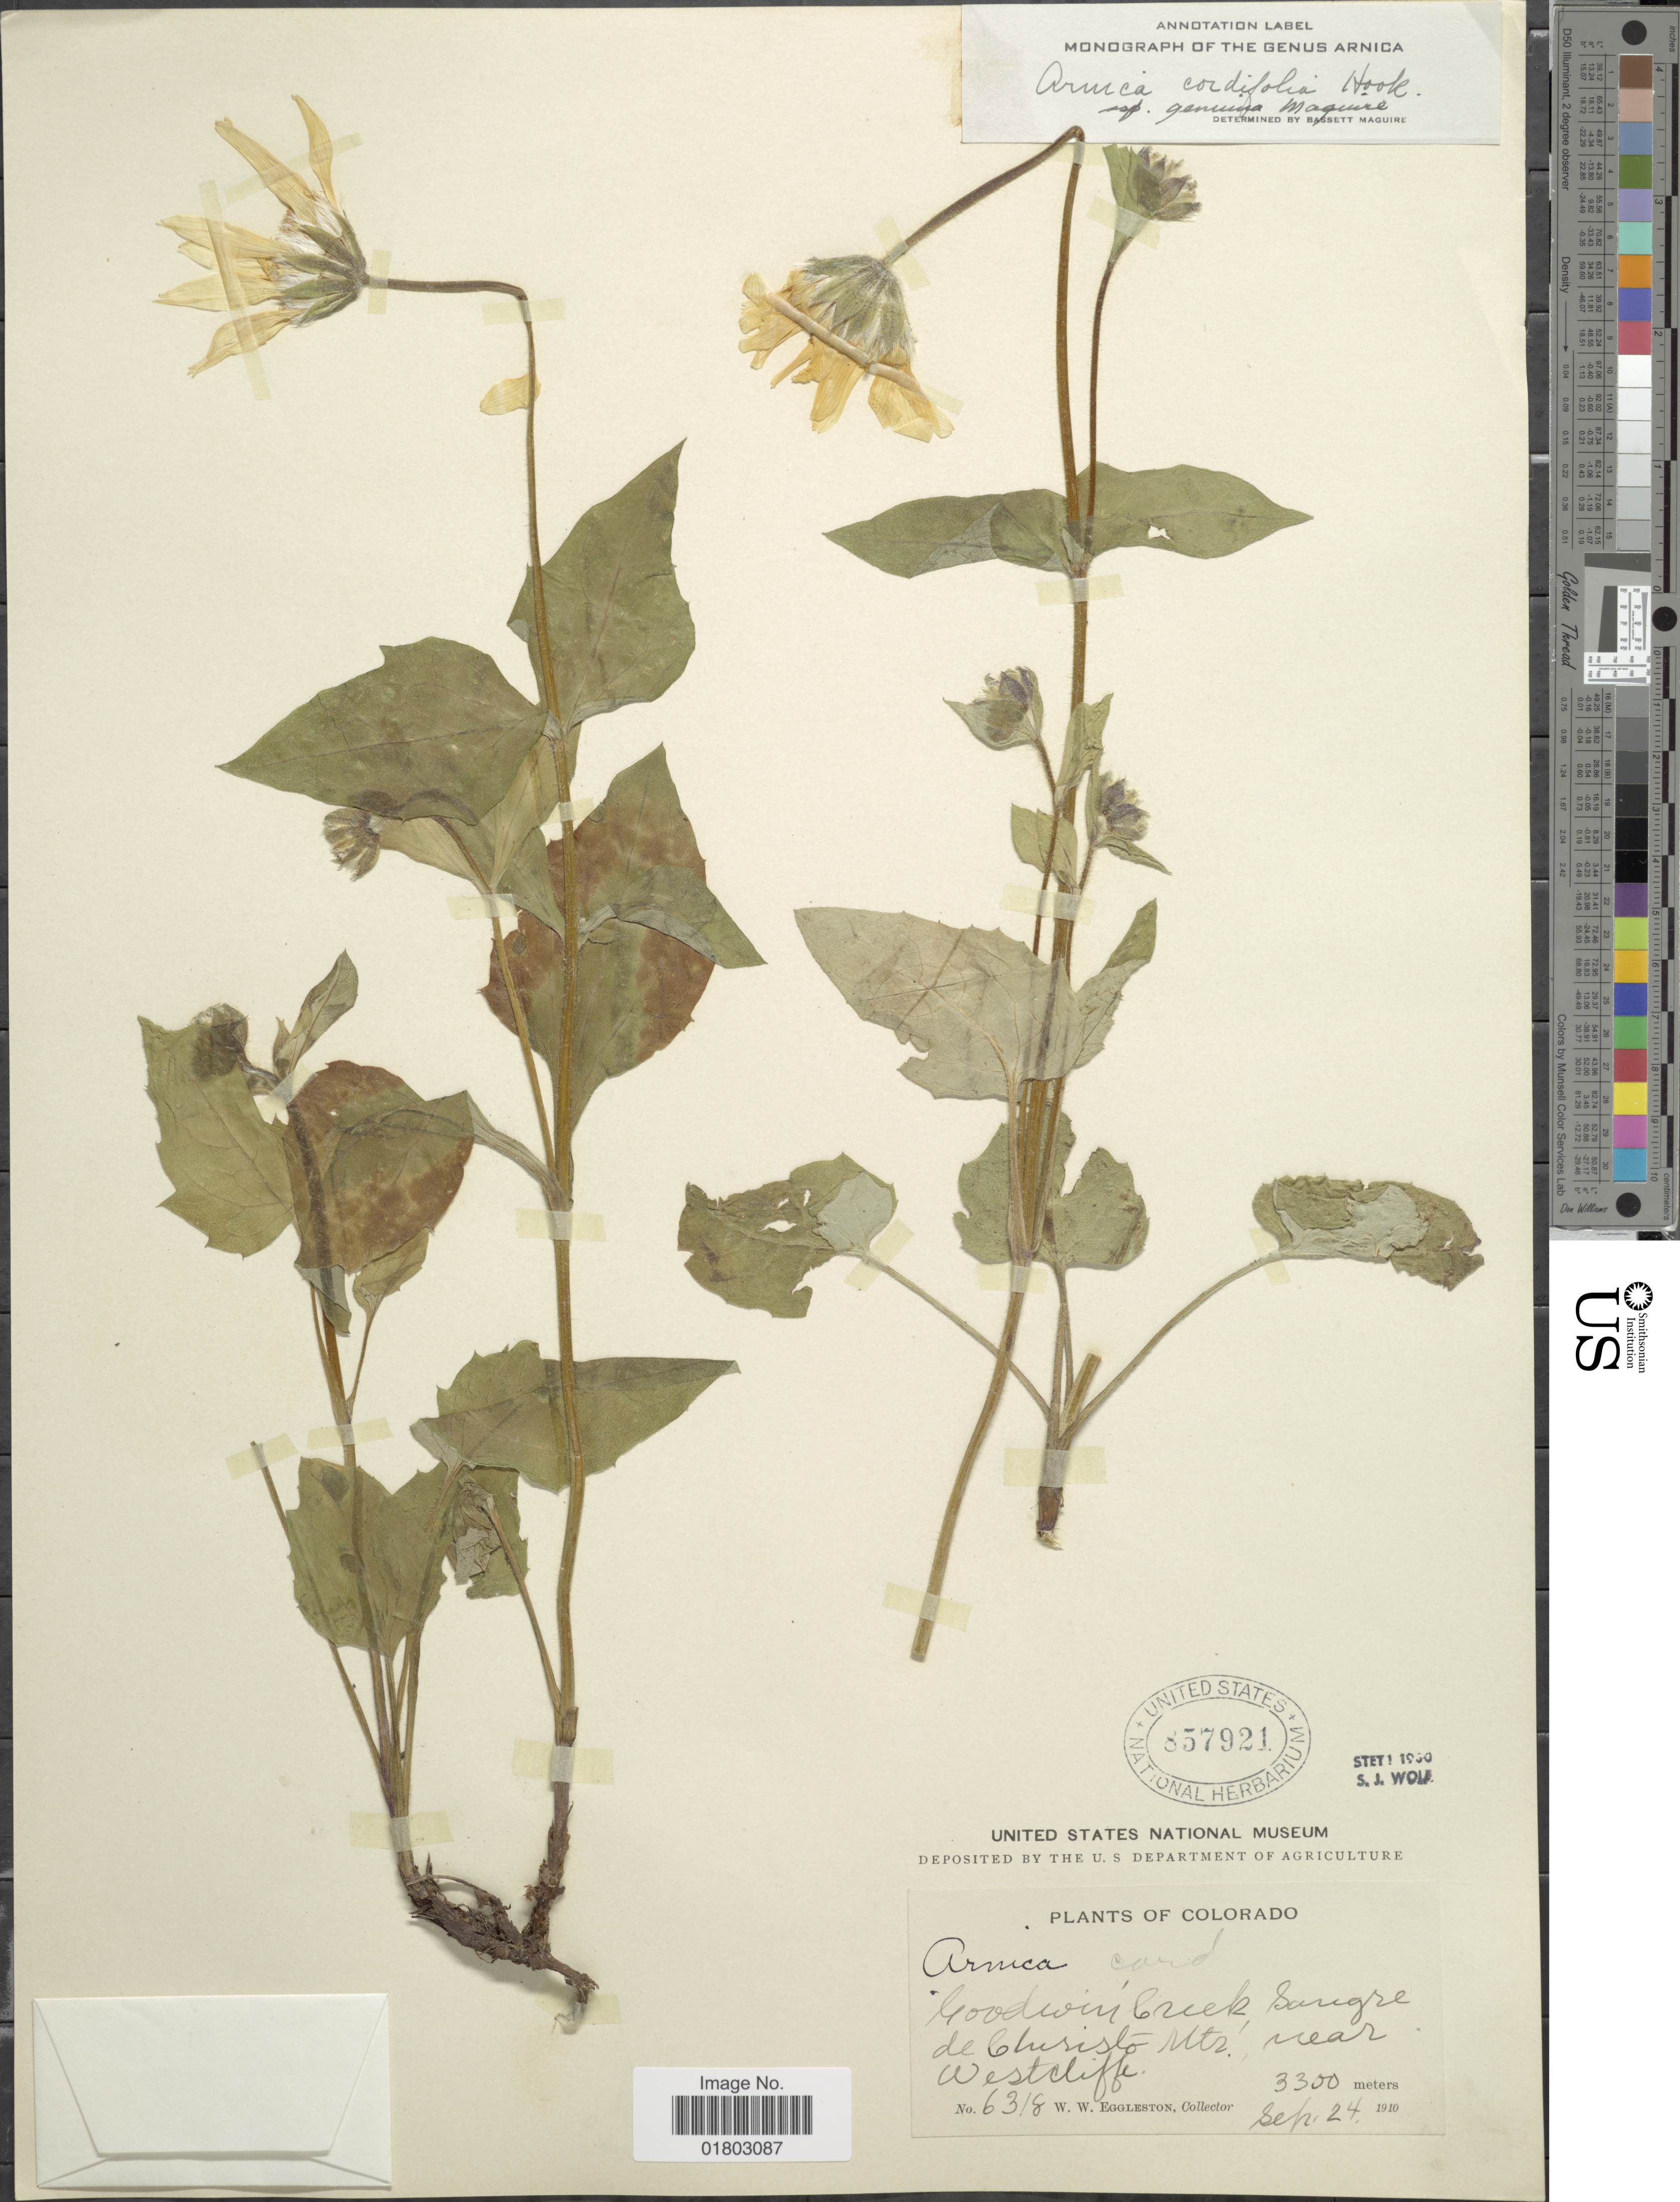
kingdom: Plantae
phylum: Tracheophyta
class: Magnoliopsida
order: Asterales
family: Asteraceae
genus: Arnica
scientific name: Arnica cordifolia subsp. genuina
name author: Maguire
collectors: W. W. Eggleston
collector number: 6318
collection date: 1910-09-24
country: United States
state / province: Colorado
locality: Goodwin Creek, Sangre de Christ Mts., near Westcliffs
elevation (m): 3300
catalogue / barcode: US 857921